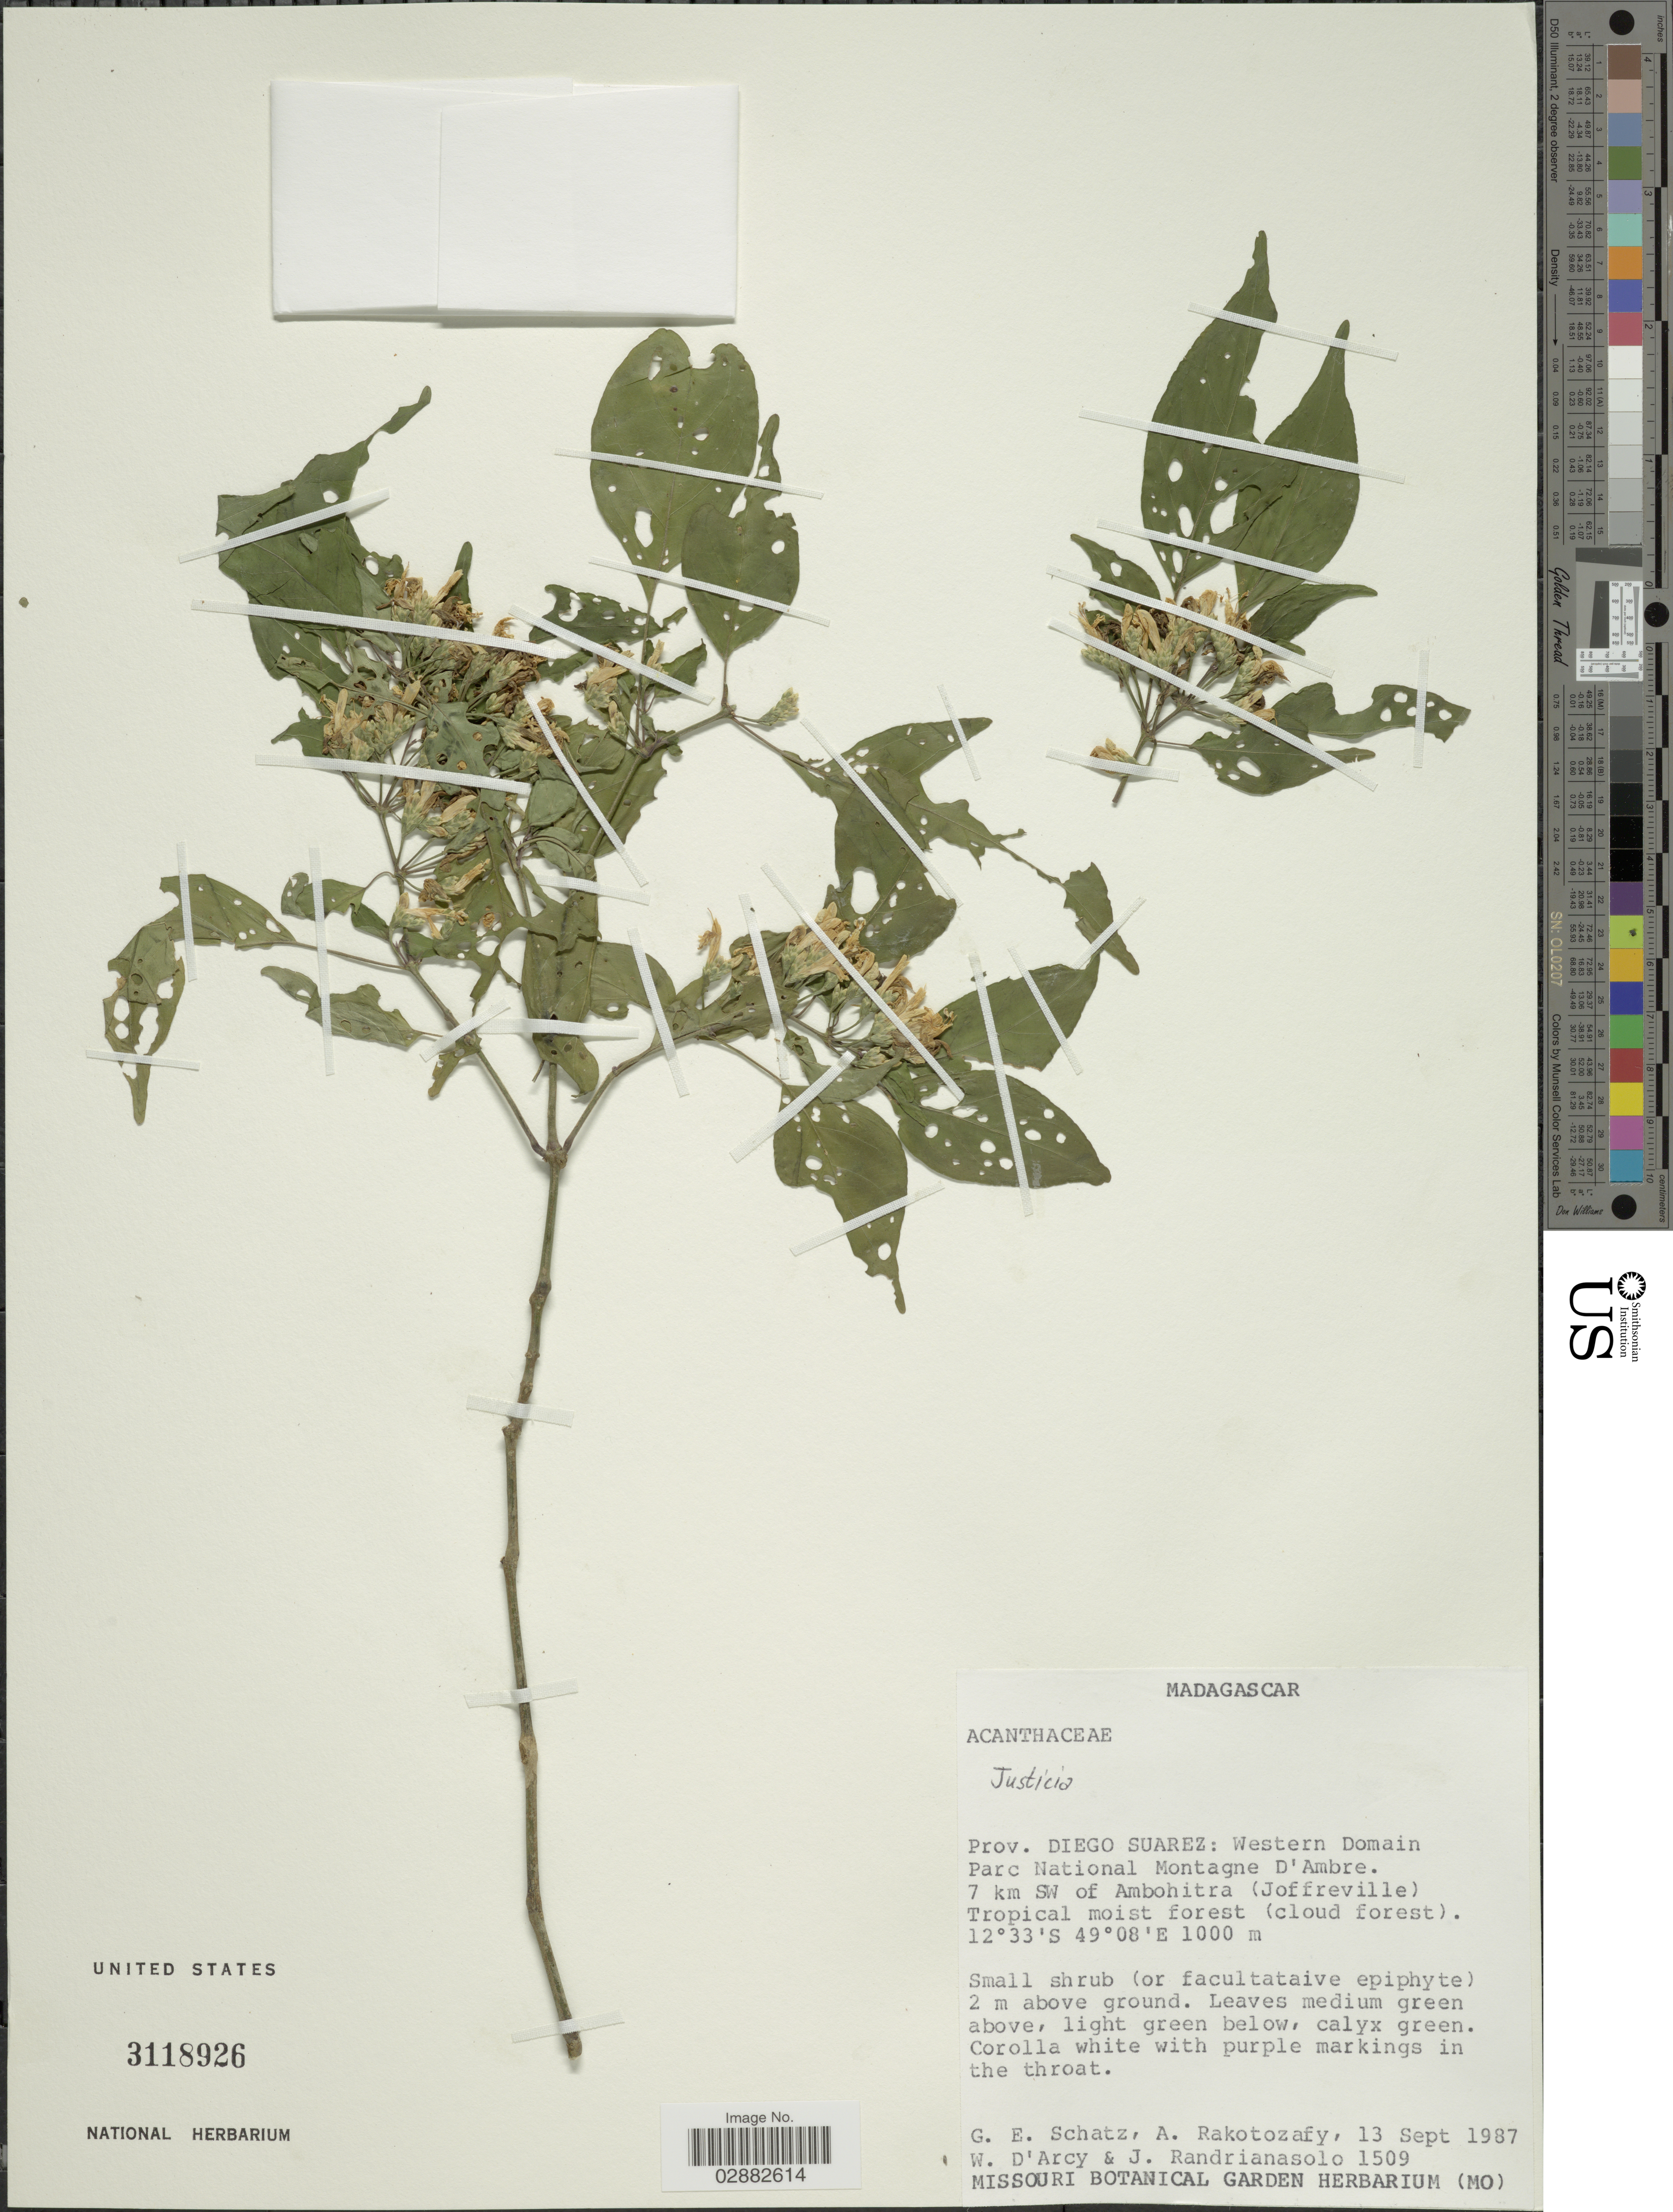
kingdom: Plantae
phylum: Tracheophyta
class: Magnoliopsida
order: Lamiales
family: Acanthaceae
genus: Justicia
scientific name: Justicia sp.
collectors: G. Schatz, A. Rakotozafy, W. G. D'Arcy & J. Randrianasolo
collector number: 1509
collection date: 1987-09-13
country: Madagascar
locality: Prov. Diego Suarez: Western Domain Parc National Montagne D'Ambre. 7 km SW of Ambohitra (Joffreville).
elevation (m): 1000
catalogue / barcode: US 3118926